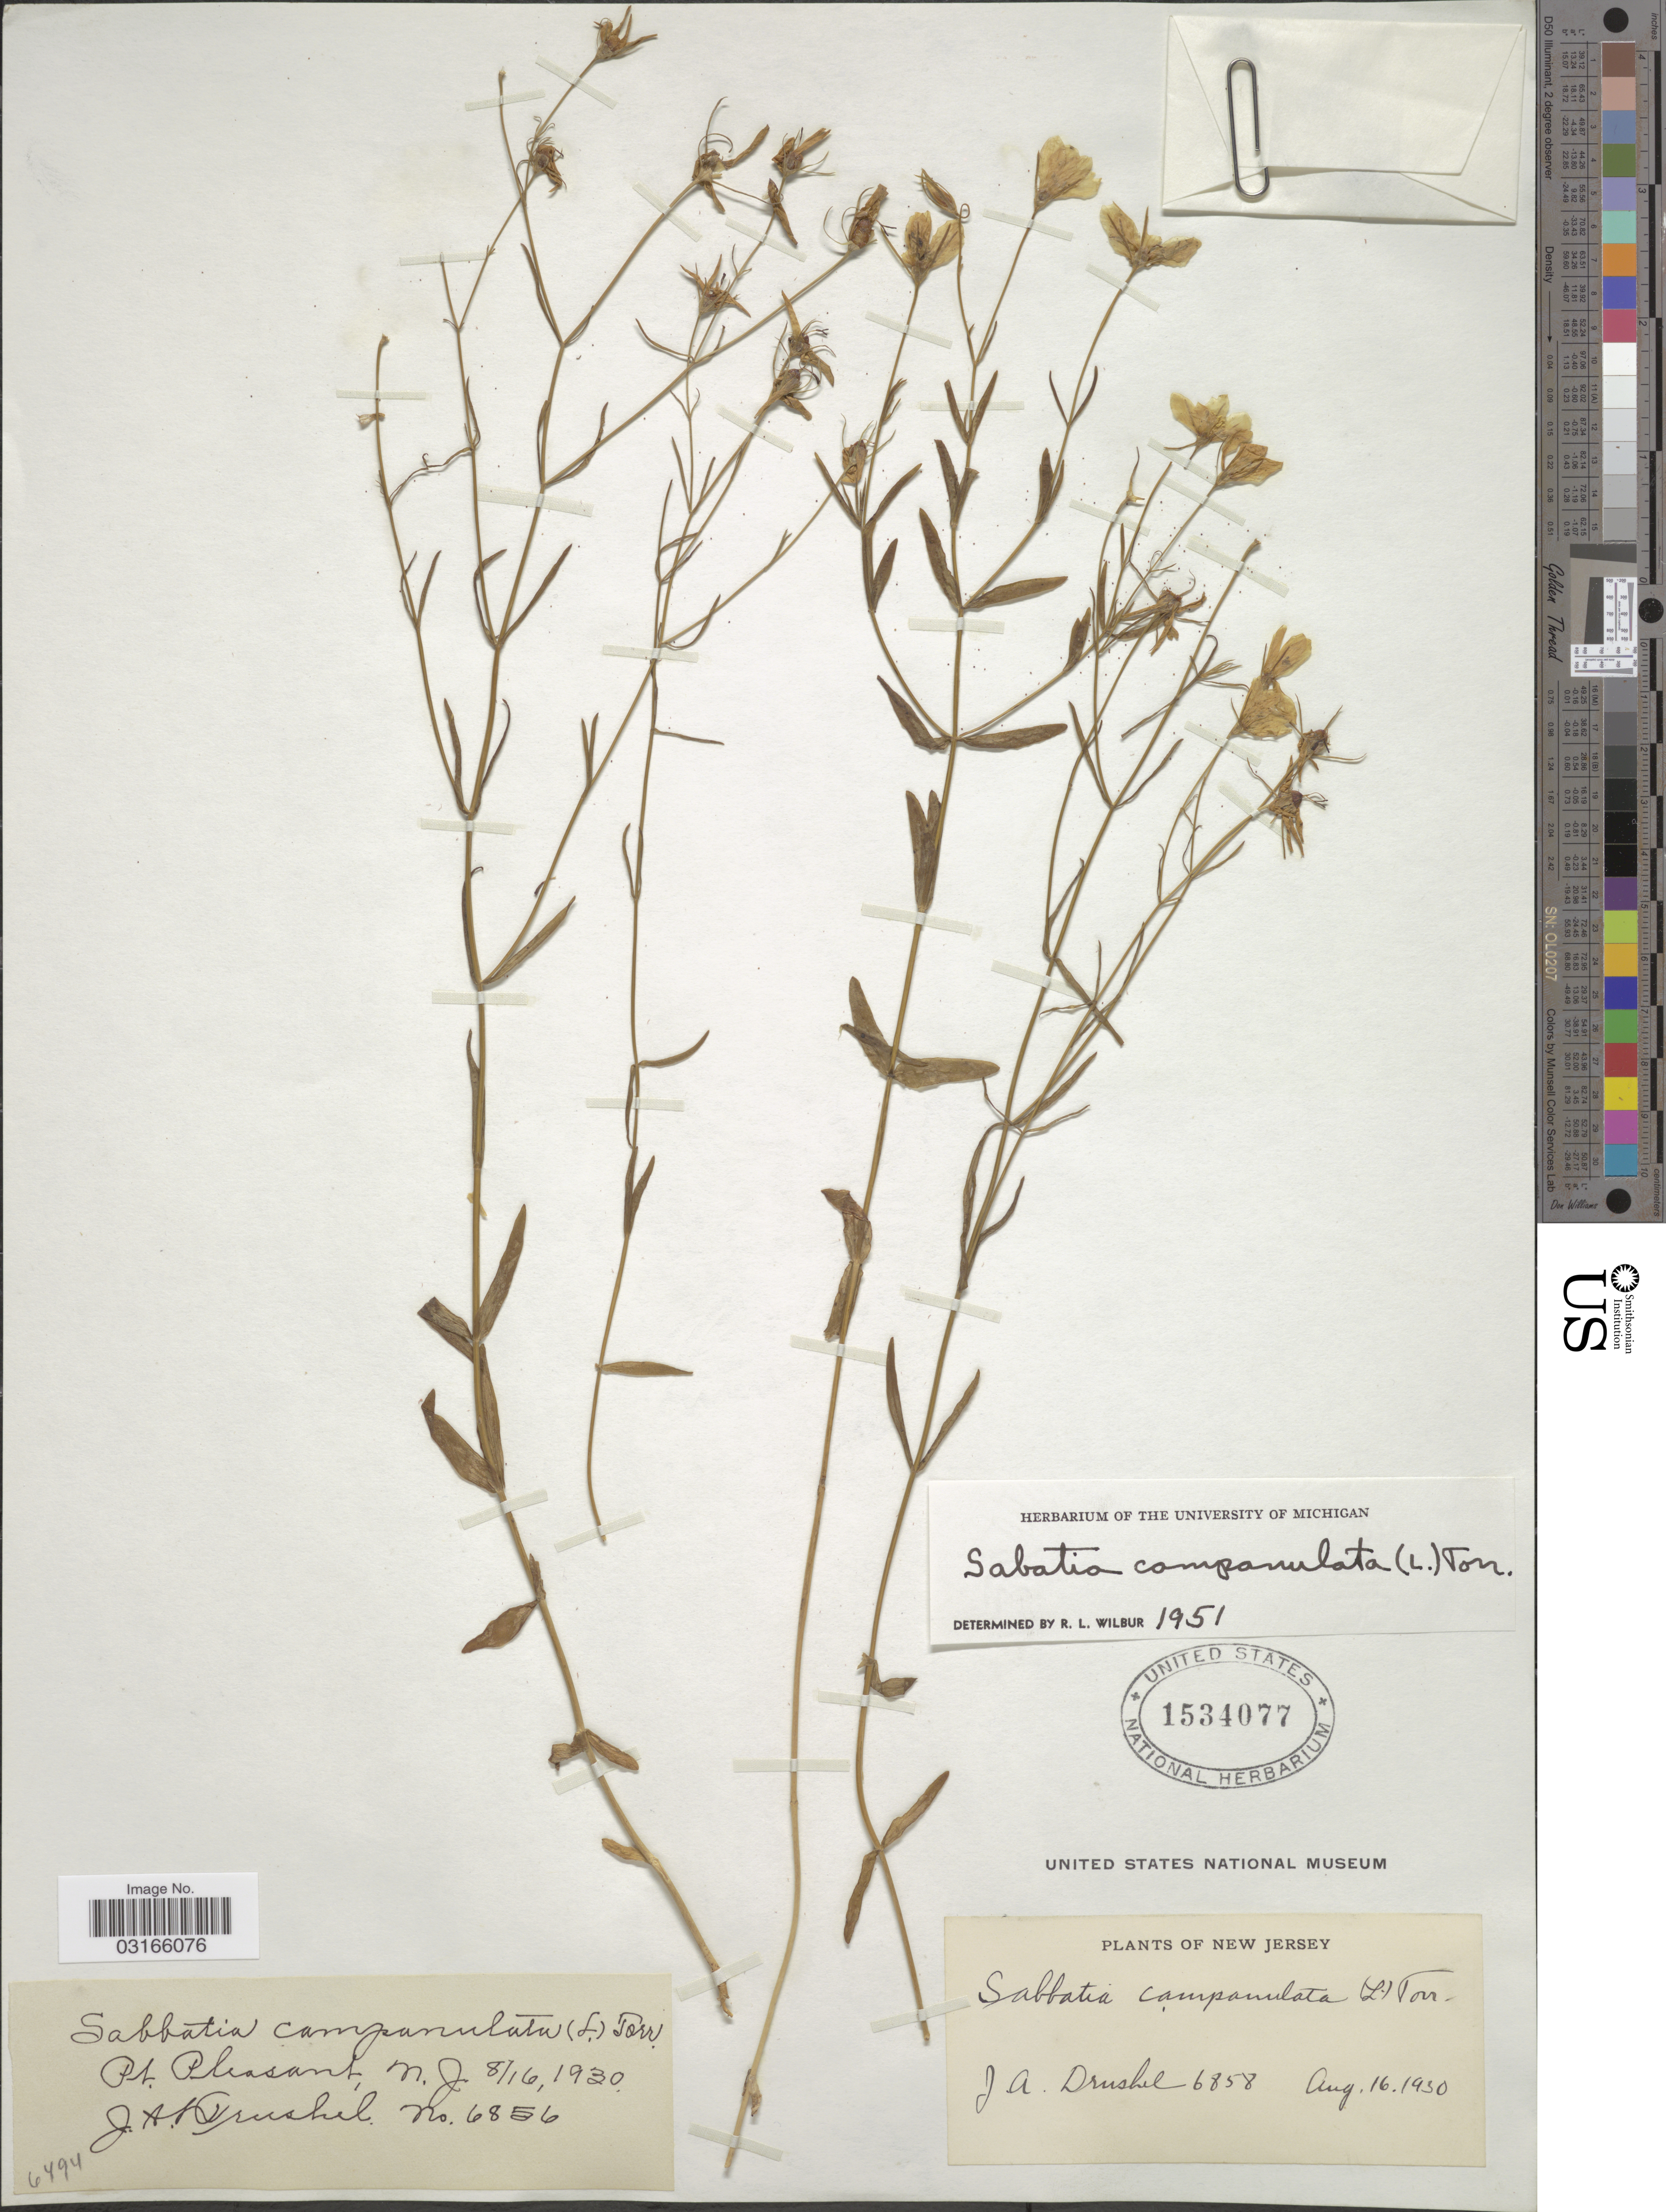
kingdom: Plantae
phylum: Tracheophyta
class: Magnoliopsida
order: Gentianales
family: Gentianaceae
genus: Sabatia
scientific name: Sabatia campanulata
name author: (L.) Torr.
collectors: J. A. Drushel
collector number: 6858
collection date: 1930-08-16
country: United States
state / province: New Jersey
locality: Pt. Pleasant.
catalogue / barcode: US 1534077